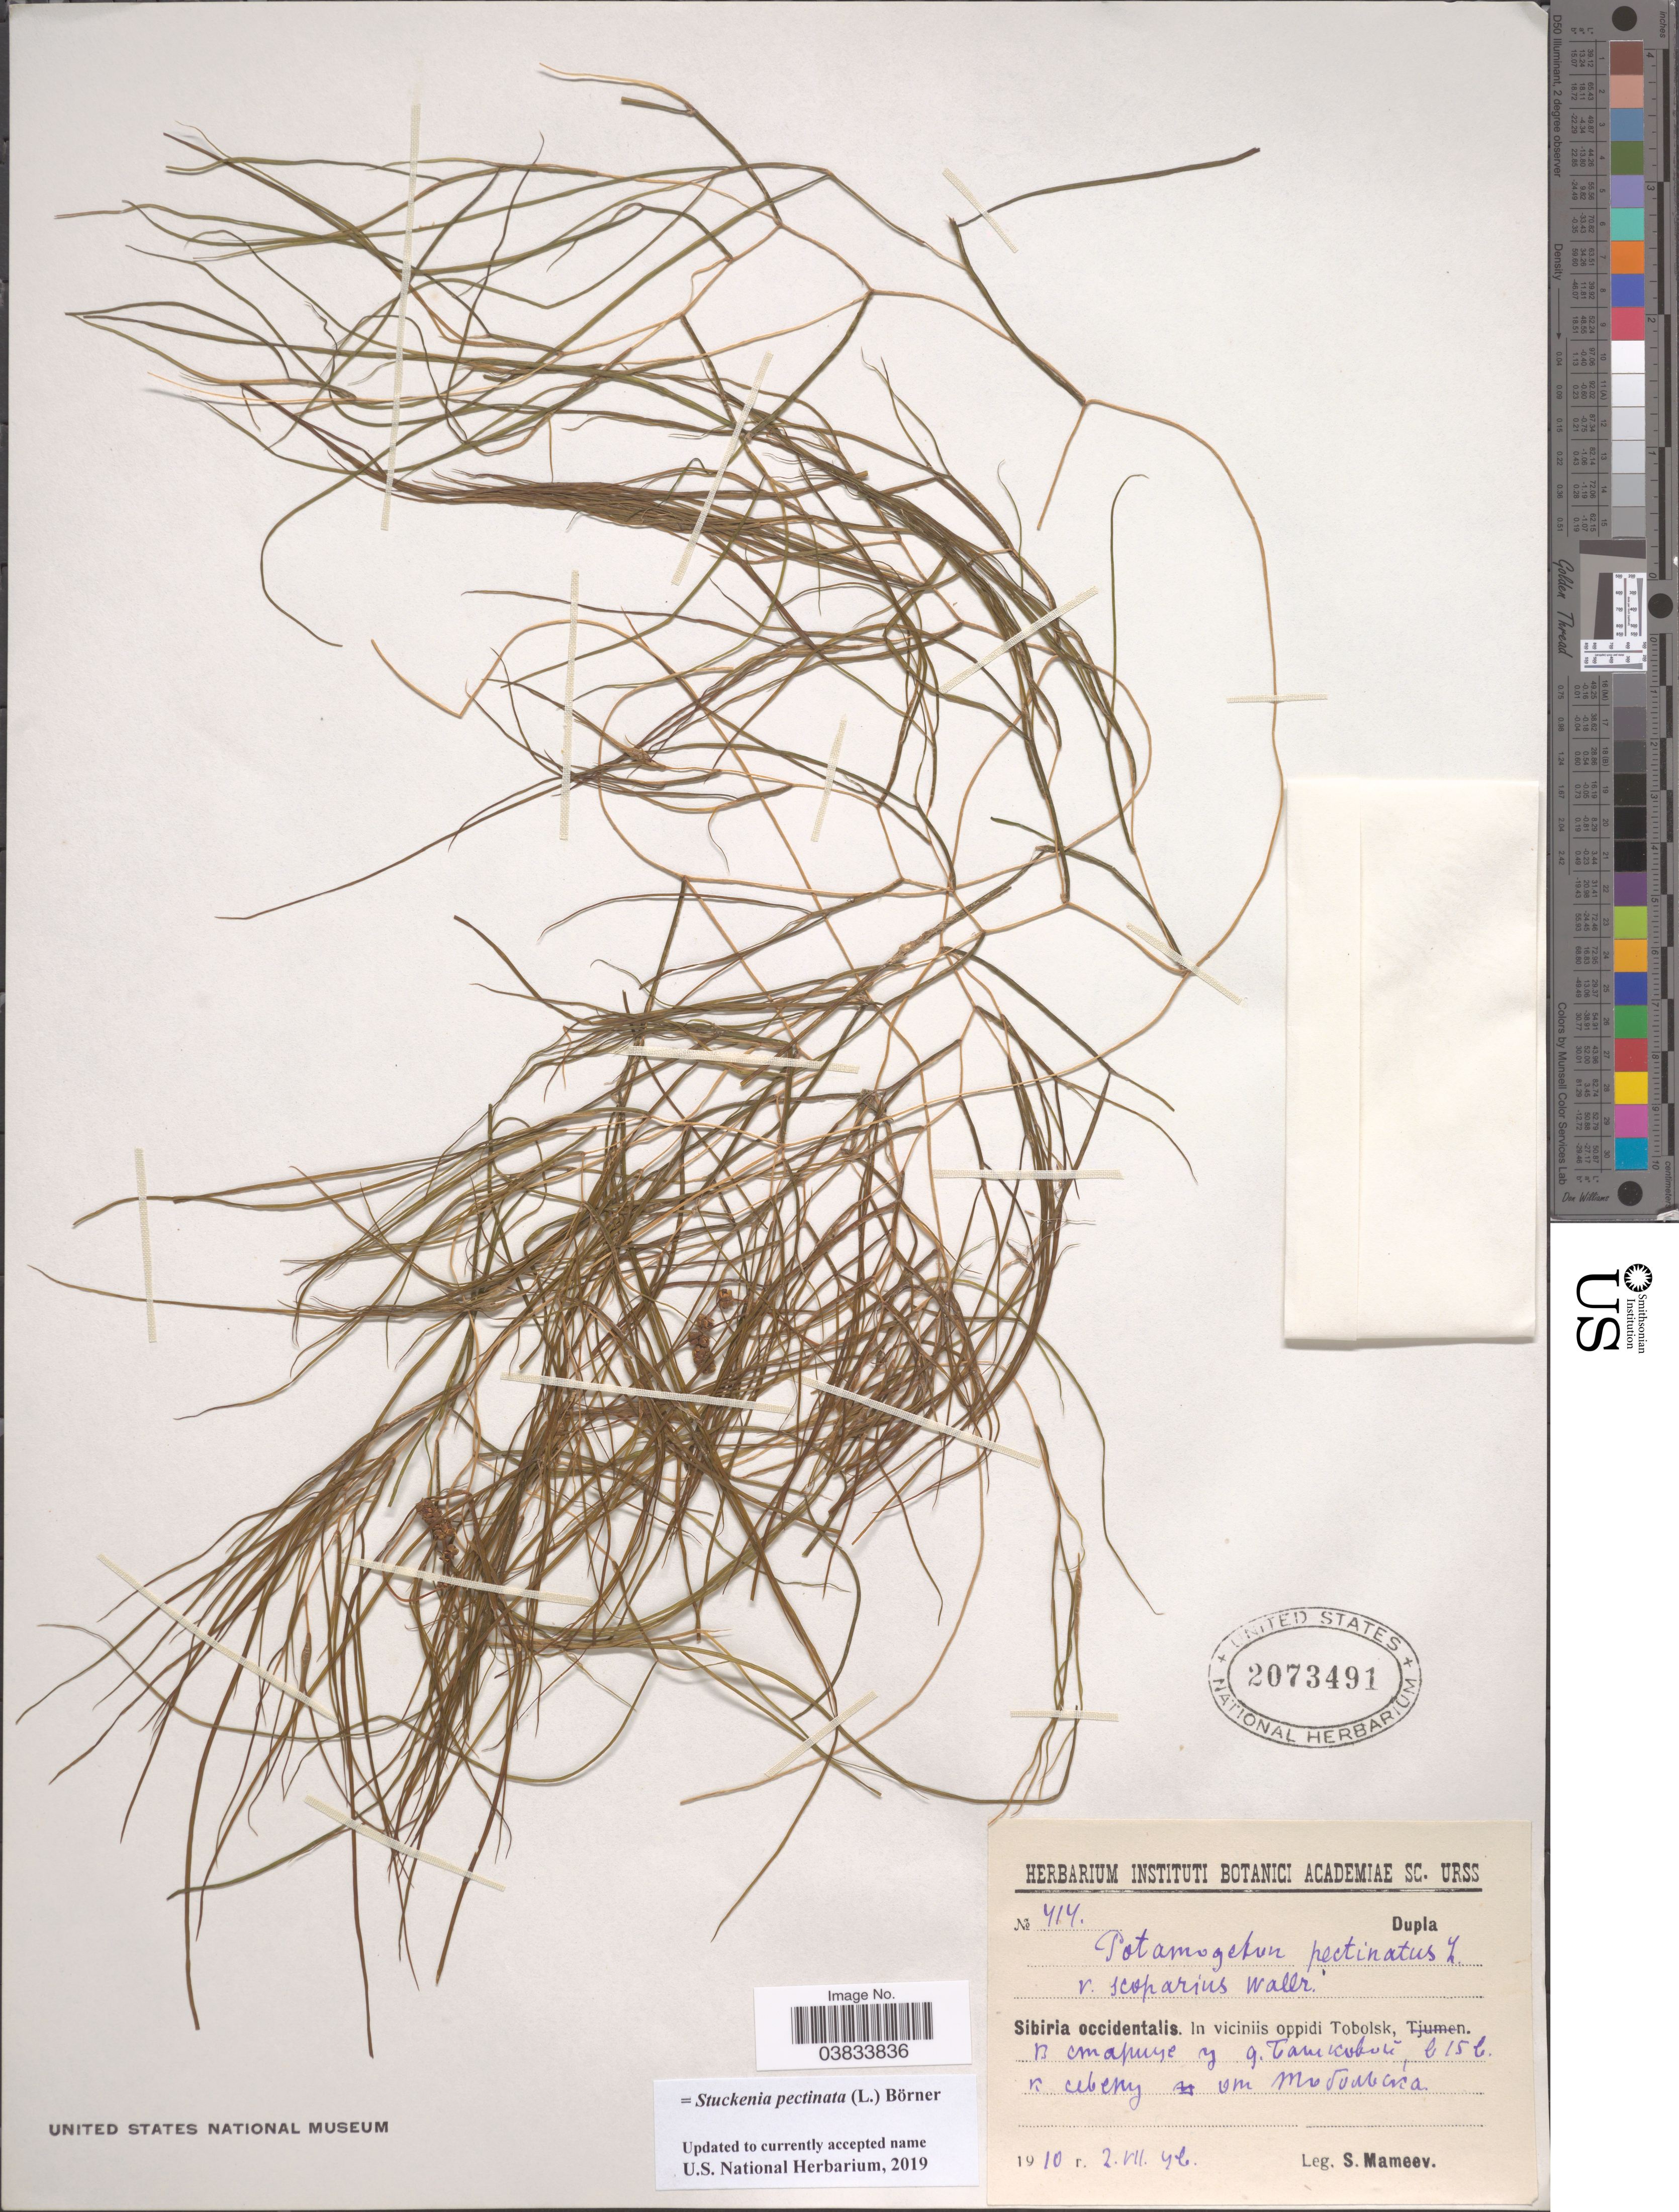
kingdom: Plantae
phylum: Tracheophyta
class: Liliopsida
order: Alismatales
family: Potamogetonaceae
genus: Stuckenia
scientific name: Stuckenia pectinata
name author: (L.) Börner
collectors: S. Mameev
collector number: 414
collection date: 1910-07-02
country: Russian Federation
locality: Sibiria occidentalis. In viciniis oppidi Tobolsk. X.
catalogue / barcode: US 2073491